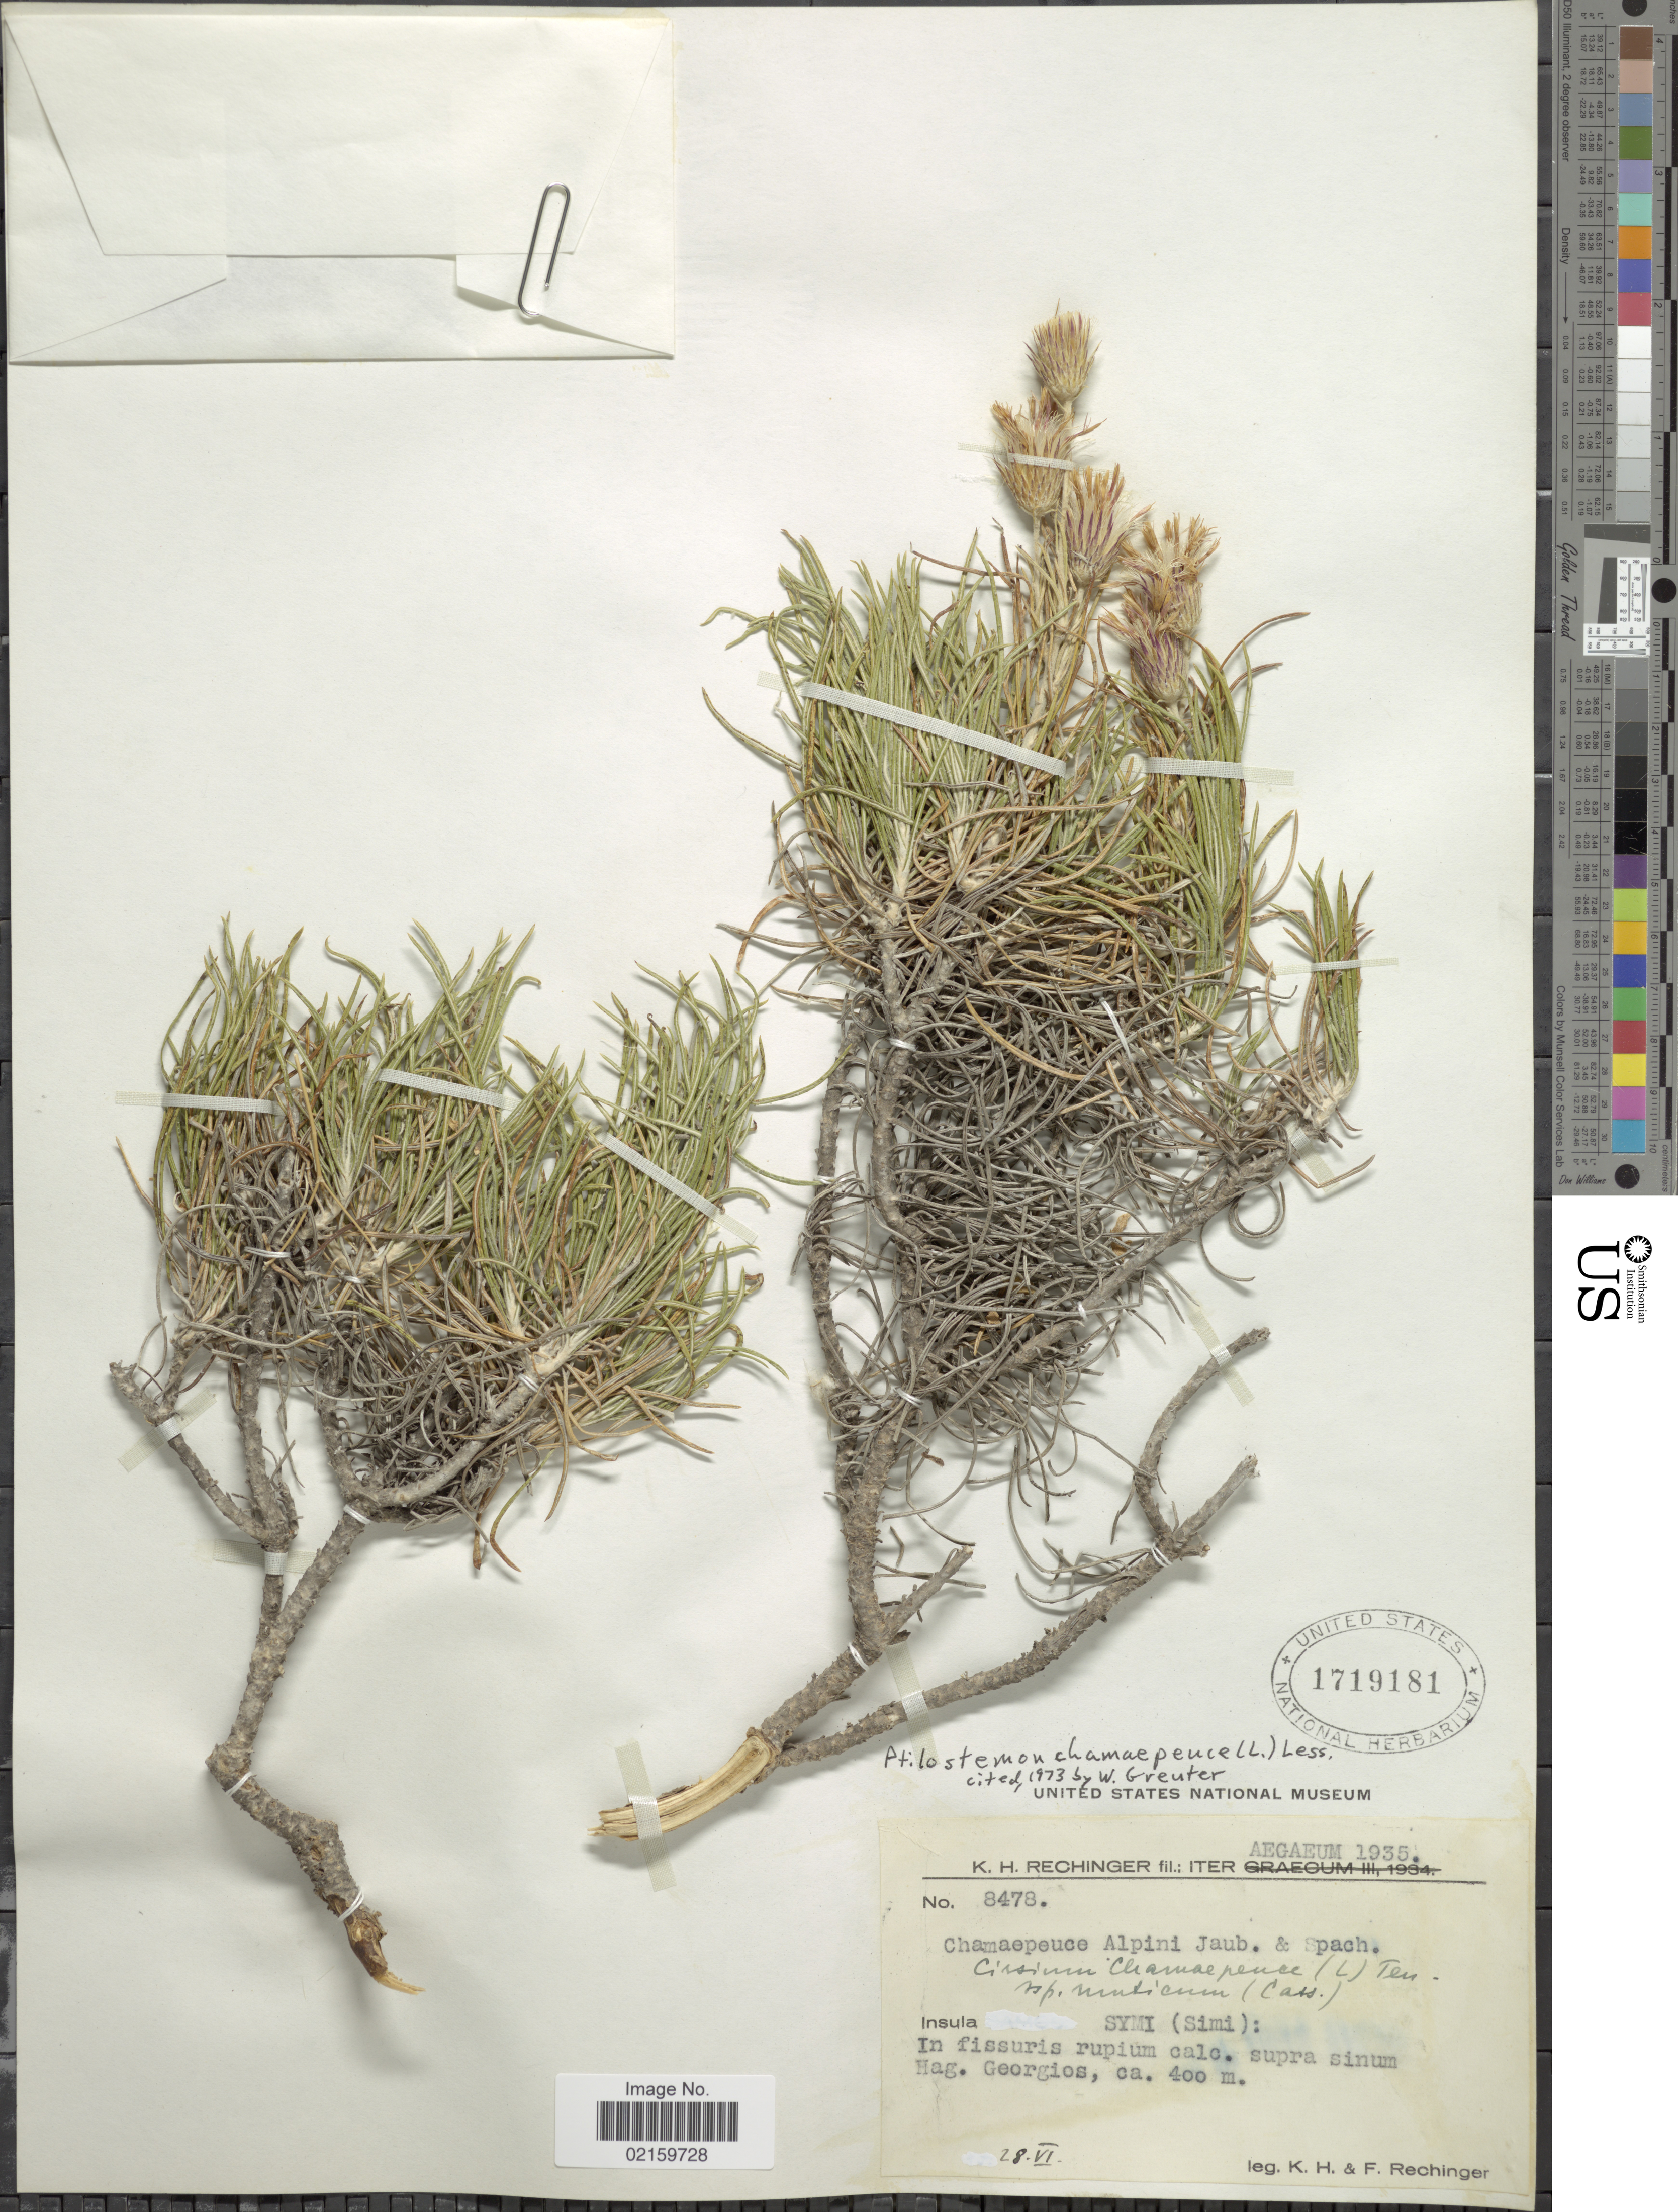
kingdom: Plantae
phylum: Tracheophyta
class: Magnoliopsida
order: Asterales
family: Asteraceae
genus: Ptilostemon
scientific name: Ptilostemon chamaepeuce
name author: (L.) Less.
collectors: K. H. Rechinger & F. Rechinger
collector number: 8478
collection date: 1935-06-28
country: Greece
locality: Insula Symi (Simi): In fissuris rupium calc. supra sinum Hag. Georgios. Aegaeum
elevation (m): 400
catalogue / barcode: US 1719181